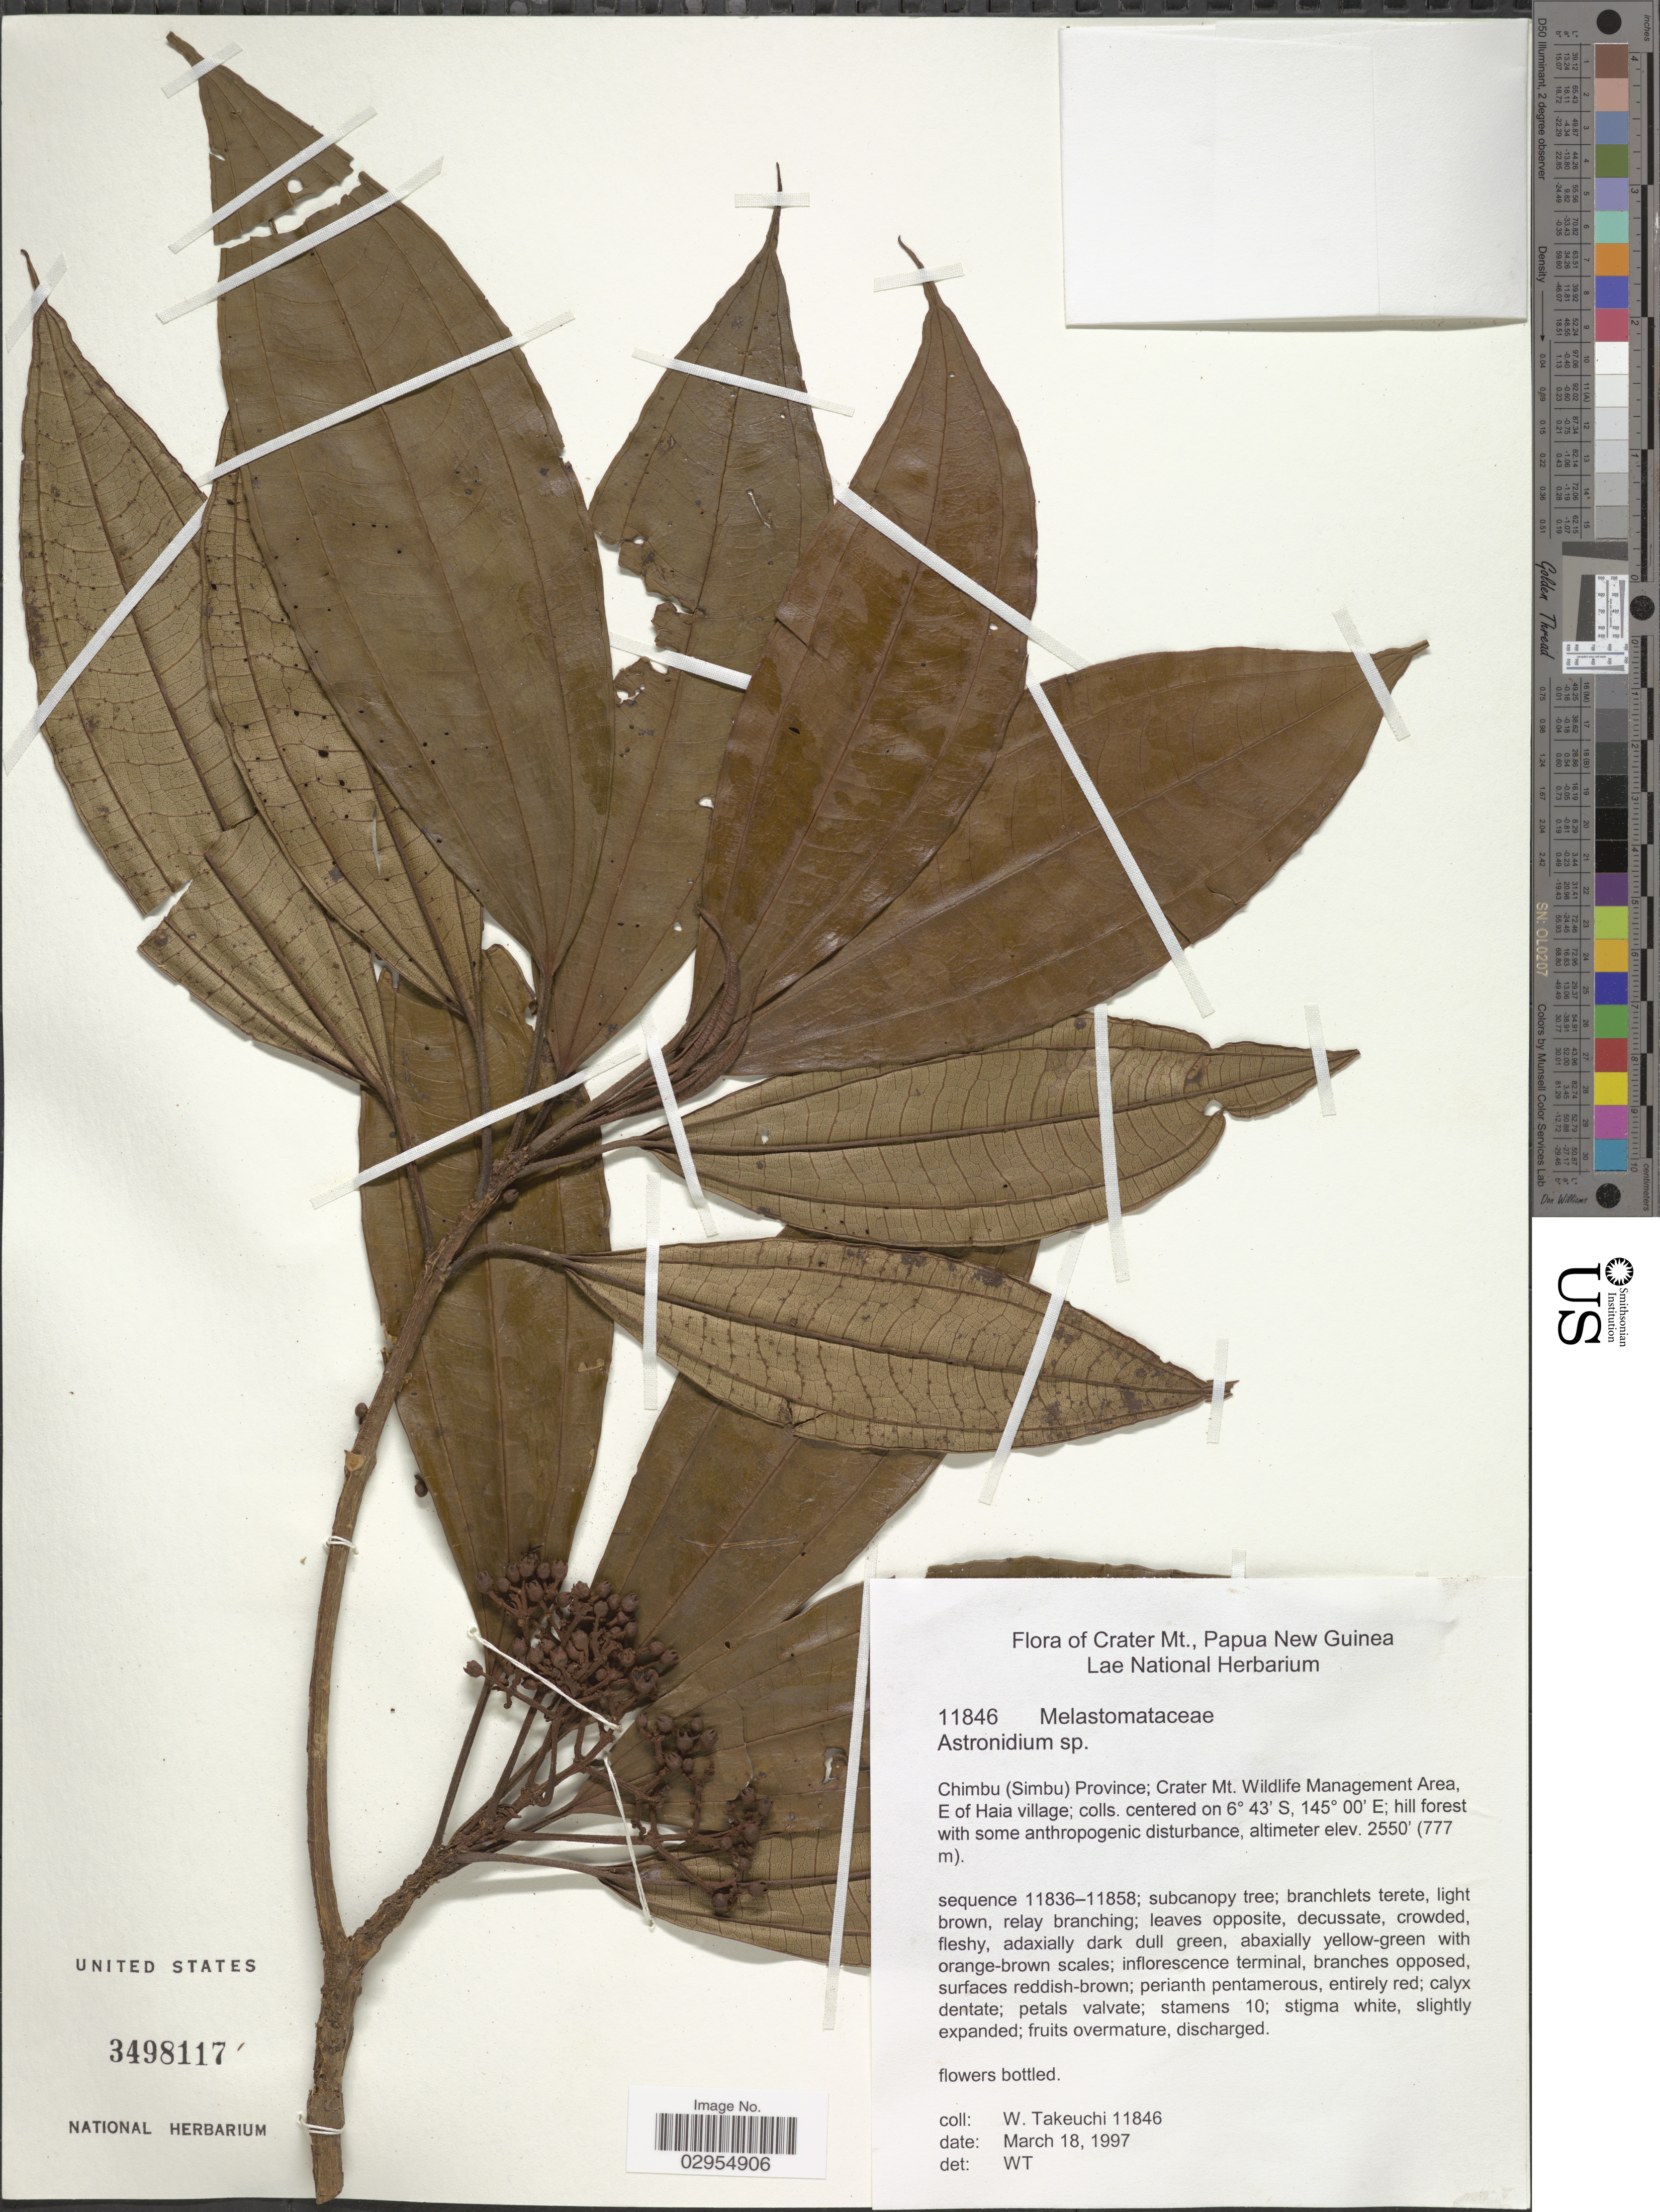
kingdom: Plantae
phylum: Tracheophyta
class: Magnoliopsida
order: Myrtales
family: Melastomataceae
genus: Astronidium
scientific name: Astronidium sp.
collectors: W. Takeuchi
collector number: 11846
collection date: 1997-03-18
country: Papua New Guinea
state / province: Chimbu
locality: Crater Mt. Chimbu (Simbu) Province; Crater Mt. Wildlife Management Area, E of Haia village.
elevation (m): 777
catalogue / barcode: US 3498117